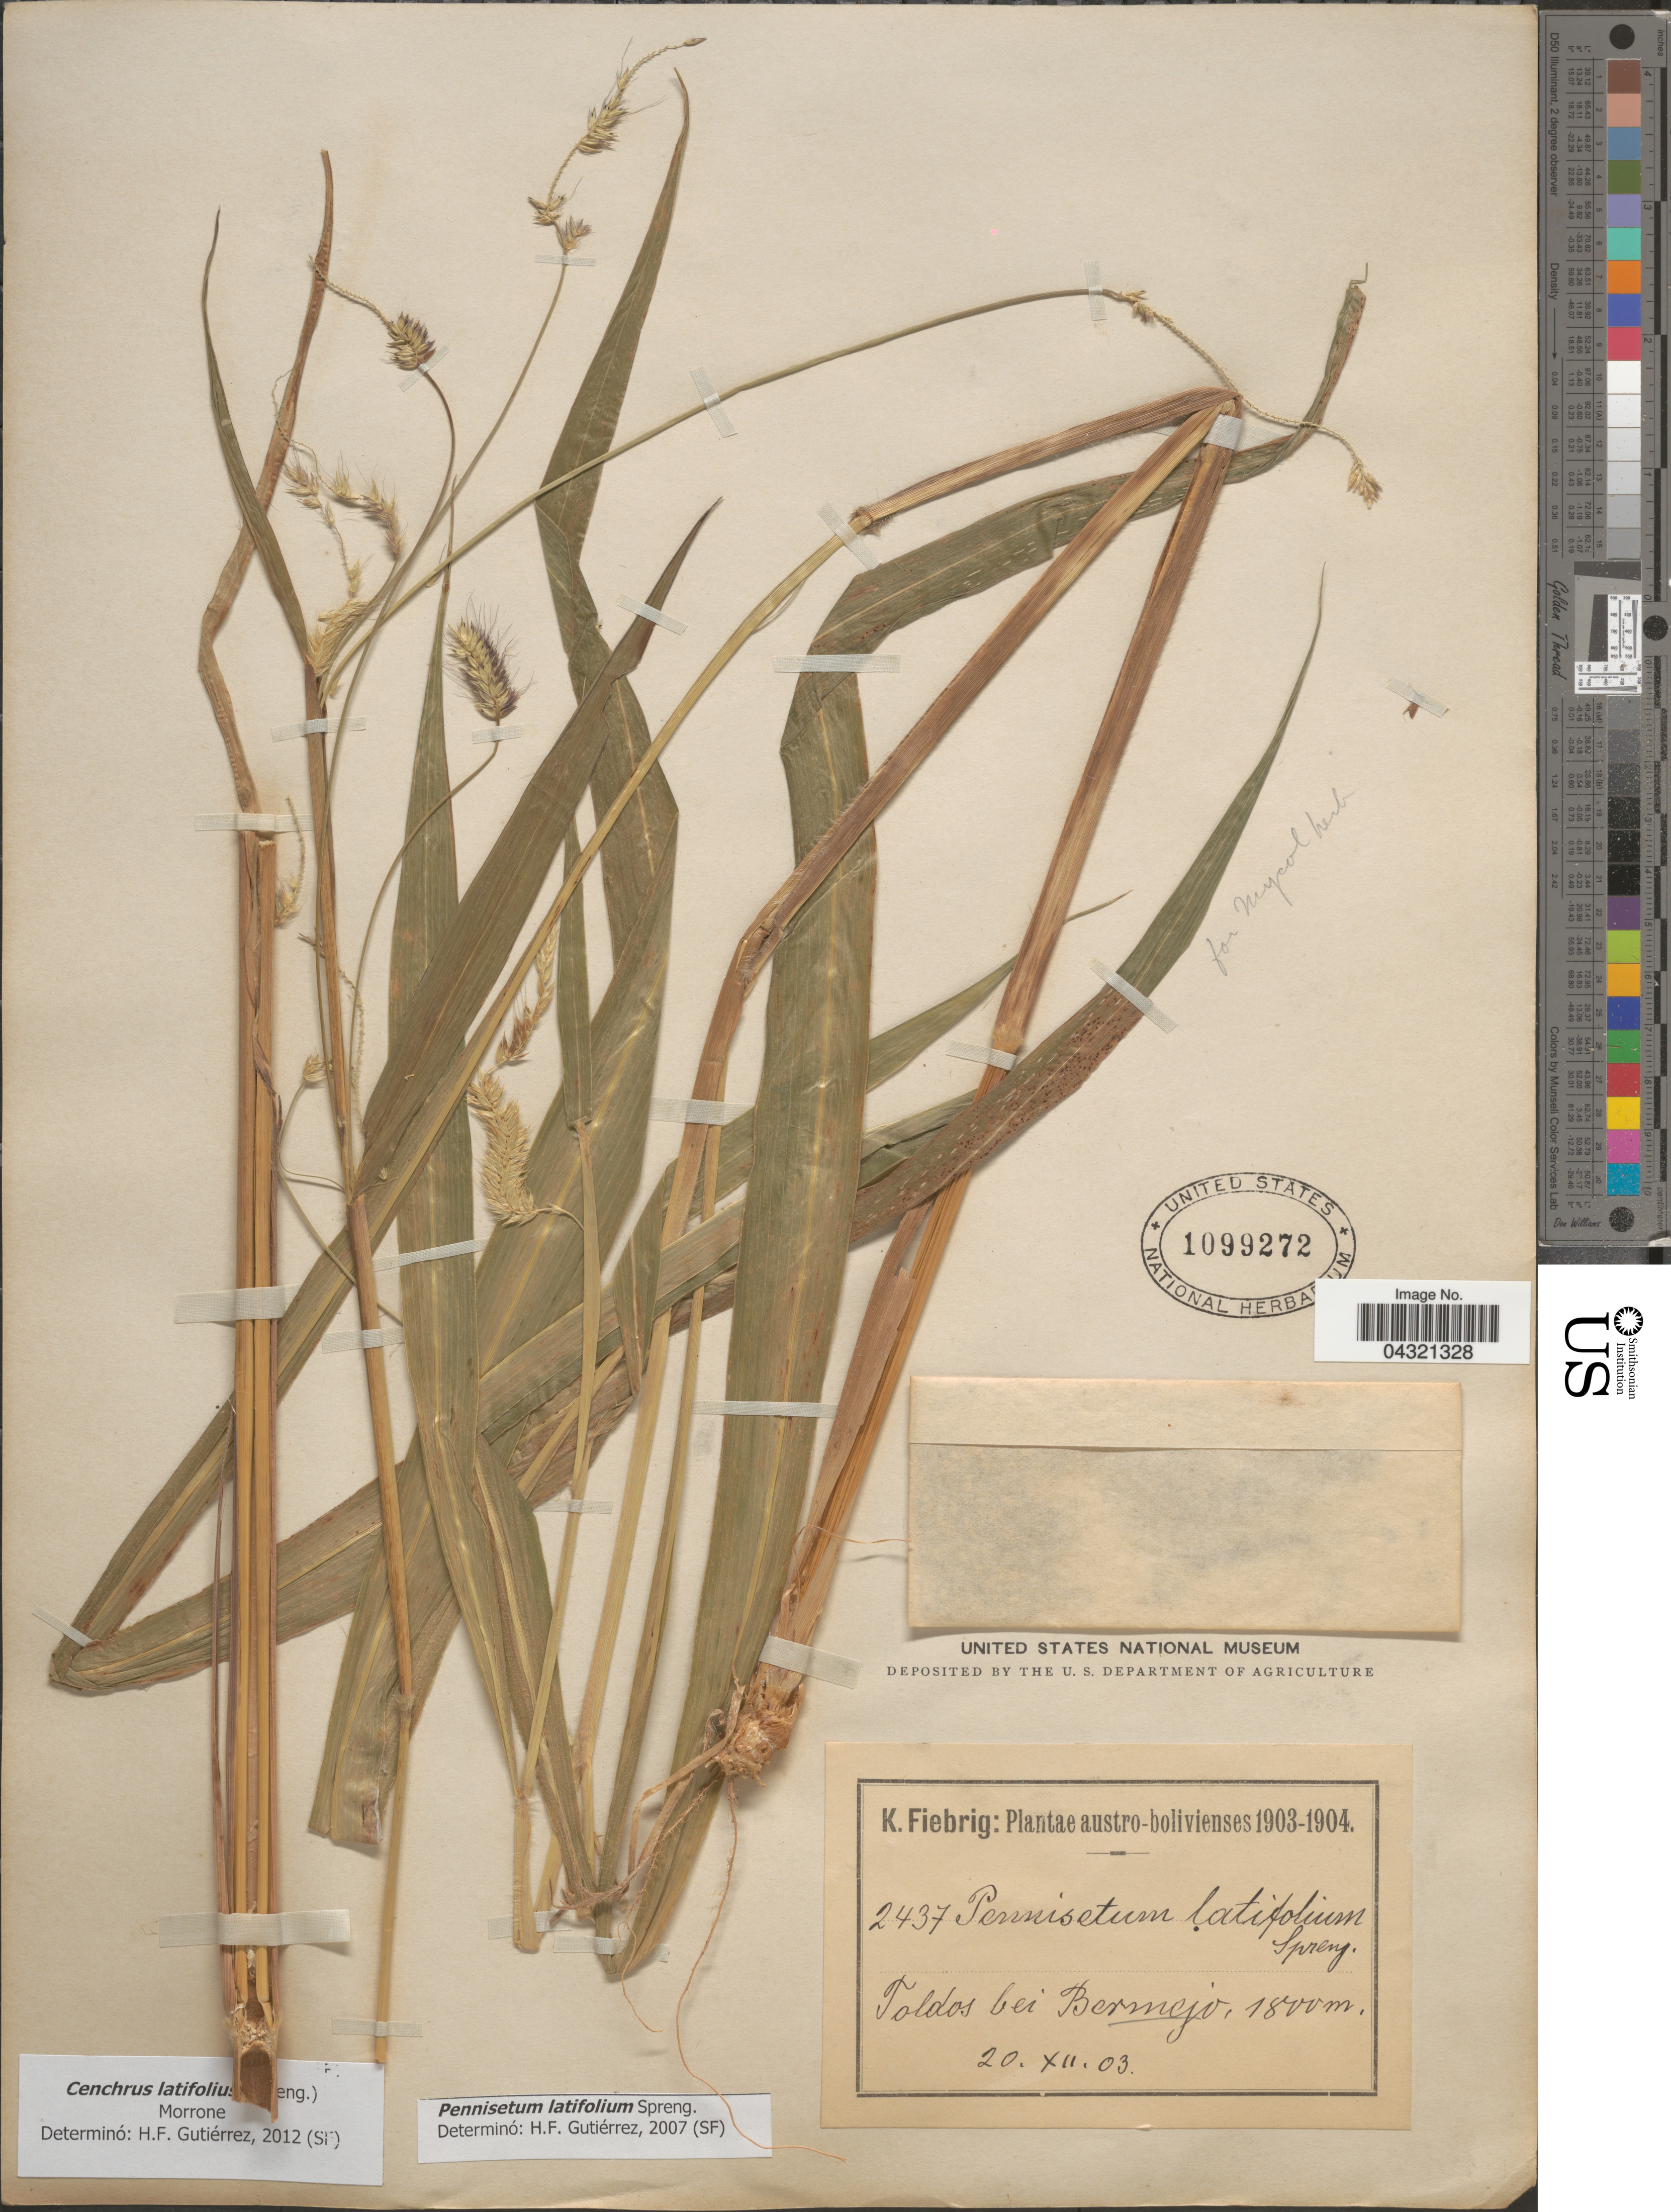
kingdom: Plantae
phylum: Tracheophyta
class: Liliopsida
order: Poales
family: Poaceae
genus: Cenchrus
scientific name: Cenchrus latifolius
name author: (Spreng.) Morrone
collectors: K. Fiebrig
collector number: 2437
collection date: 1903-12-20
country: Bolivia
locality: Austro-bolivienses. Toldos bei Bermejo.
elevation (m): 1800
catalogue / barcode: US 1099272